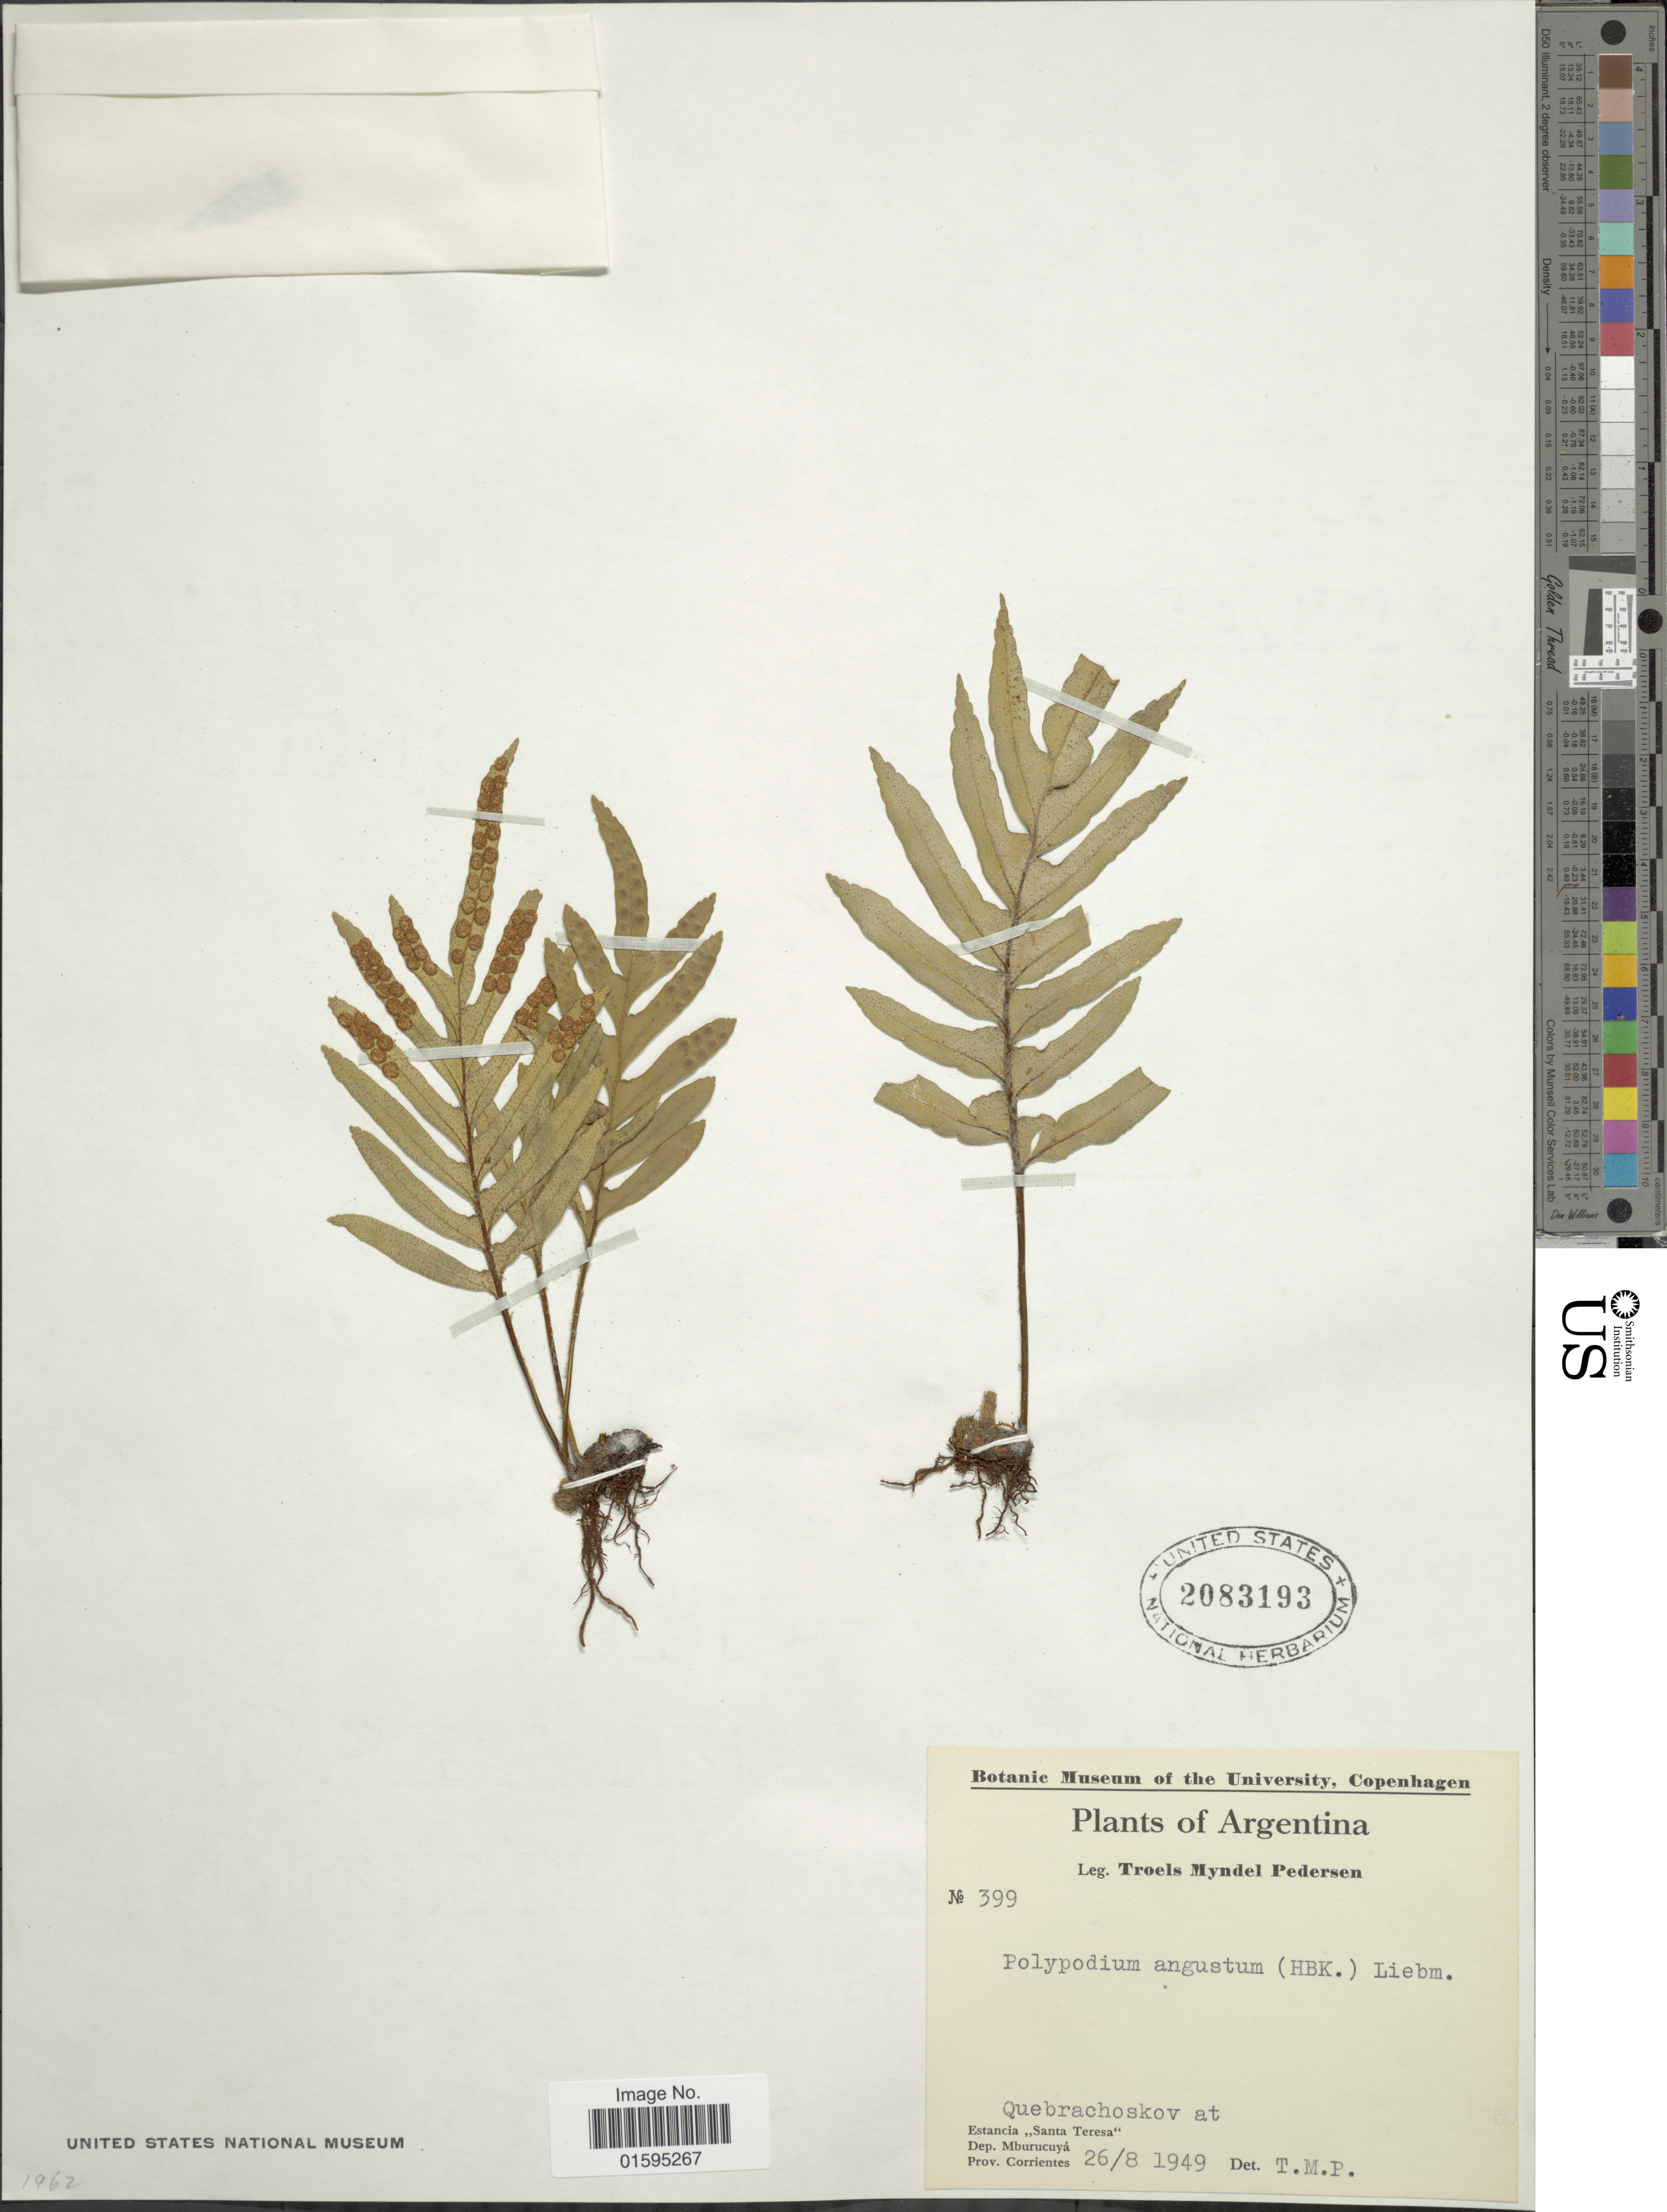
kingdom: Plantae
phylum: Tracheophyta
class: Polypodiopsida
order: Polypodiales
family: Polypodiaceae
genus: Polypodium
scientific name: Polypodium pleopeltifolium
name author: Raddi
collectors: T. Pederson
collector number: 399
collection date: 1949-08-26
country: Argentina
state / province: Corrientes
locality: Quebrachoskov at Estancia, Santa Teresa, Dep. Mburucuyá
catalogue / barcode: US 2083193